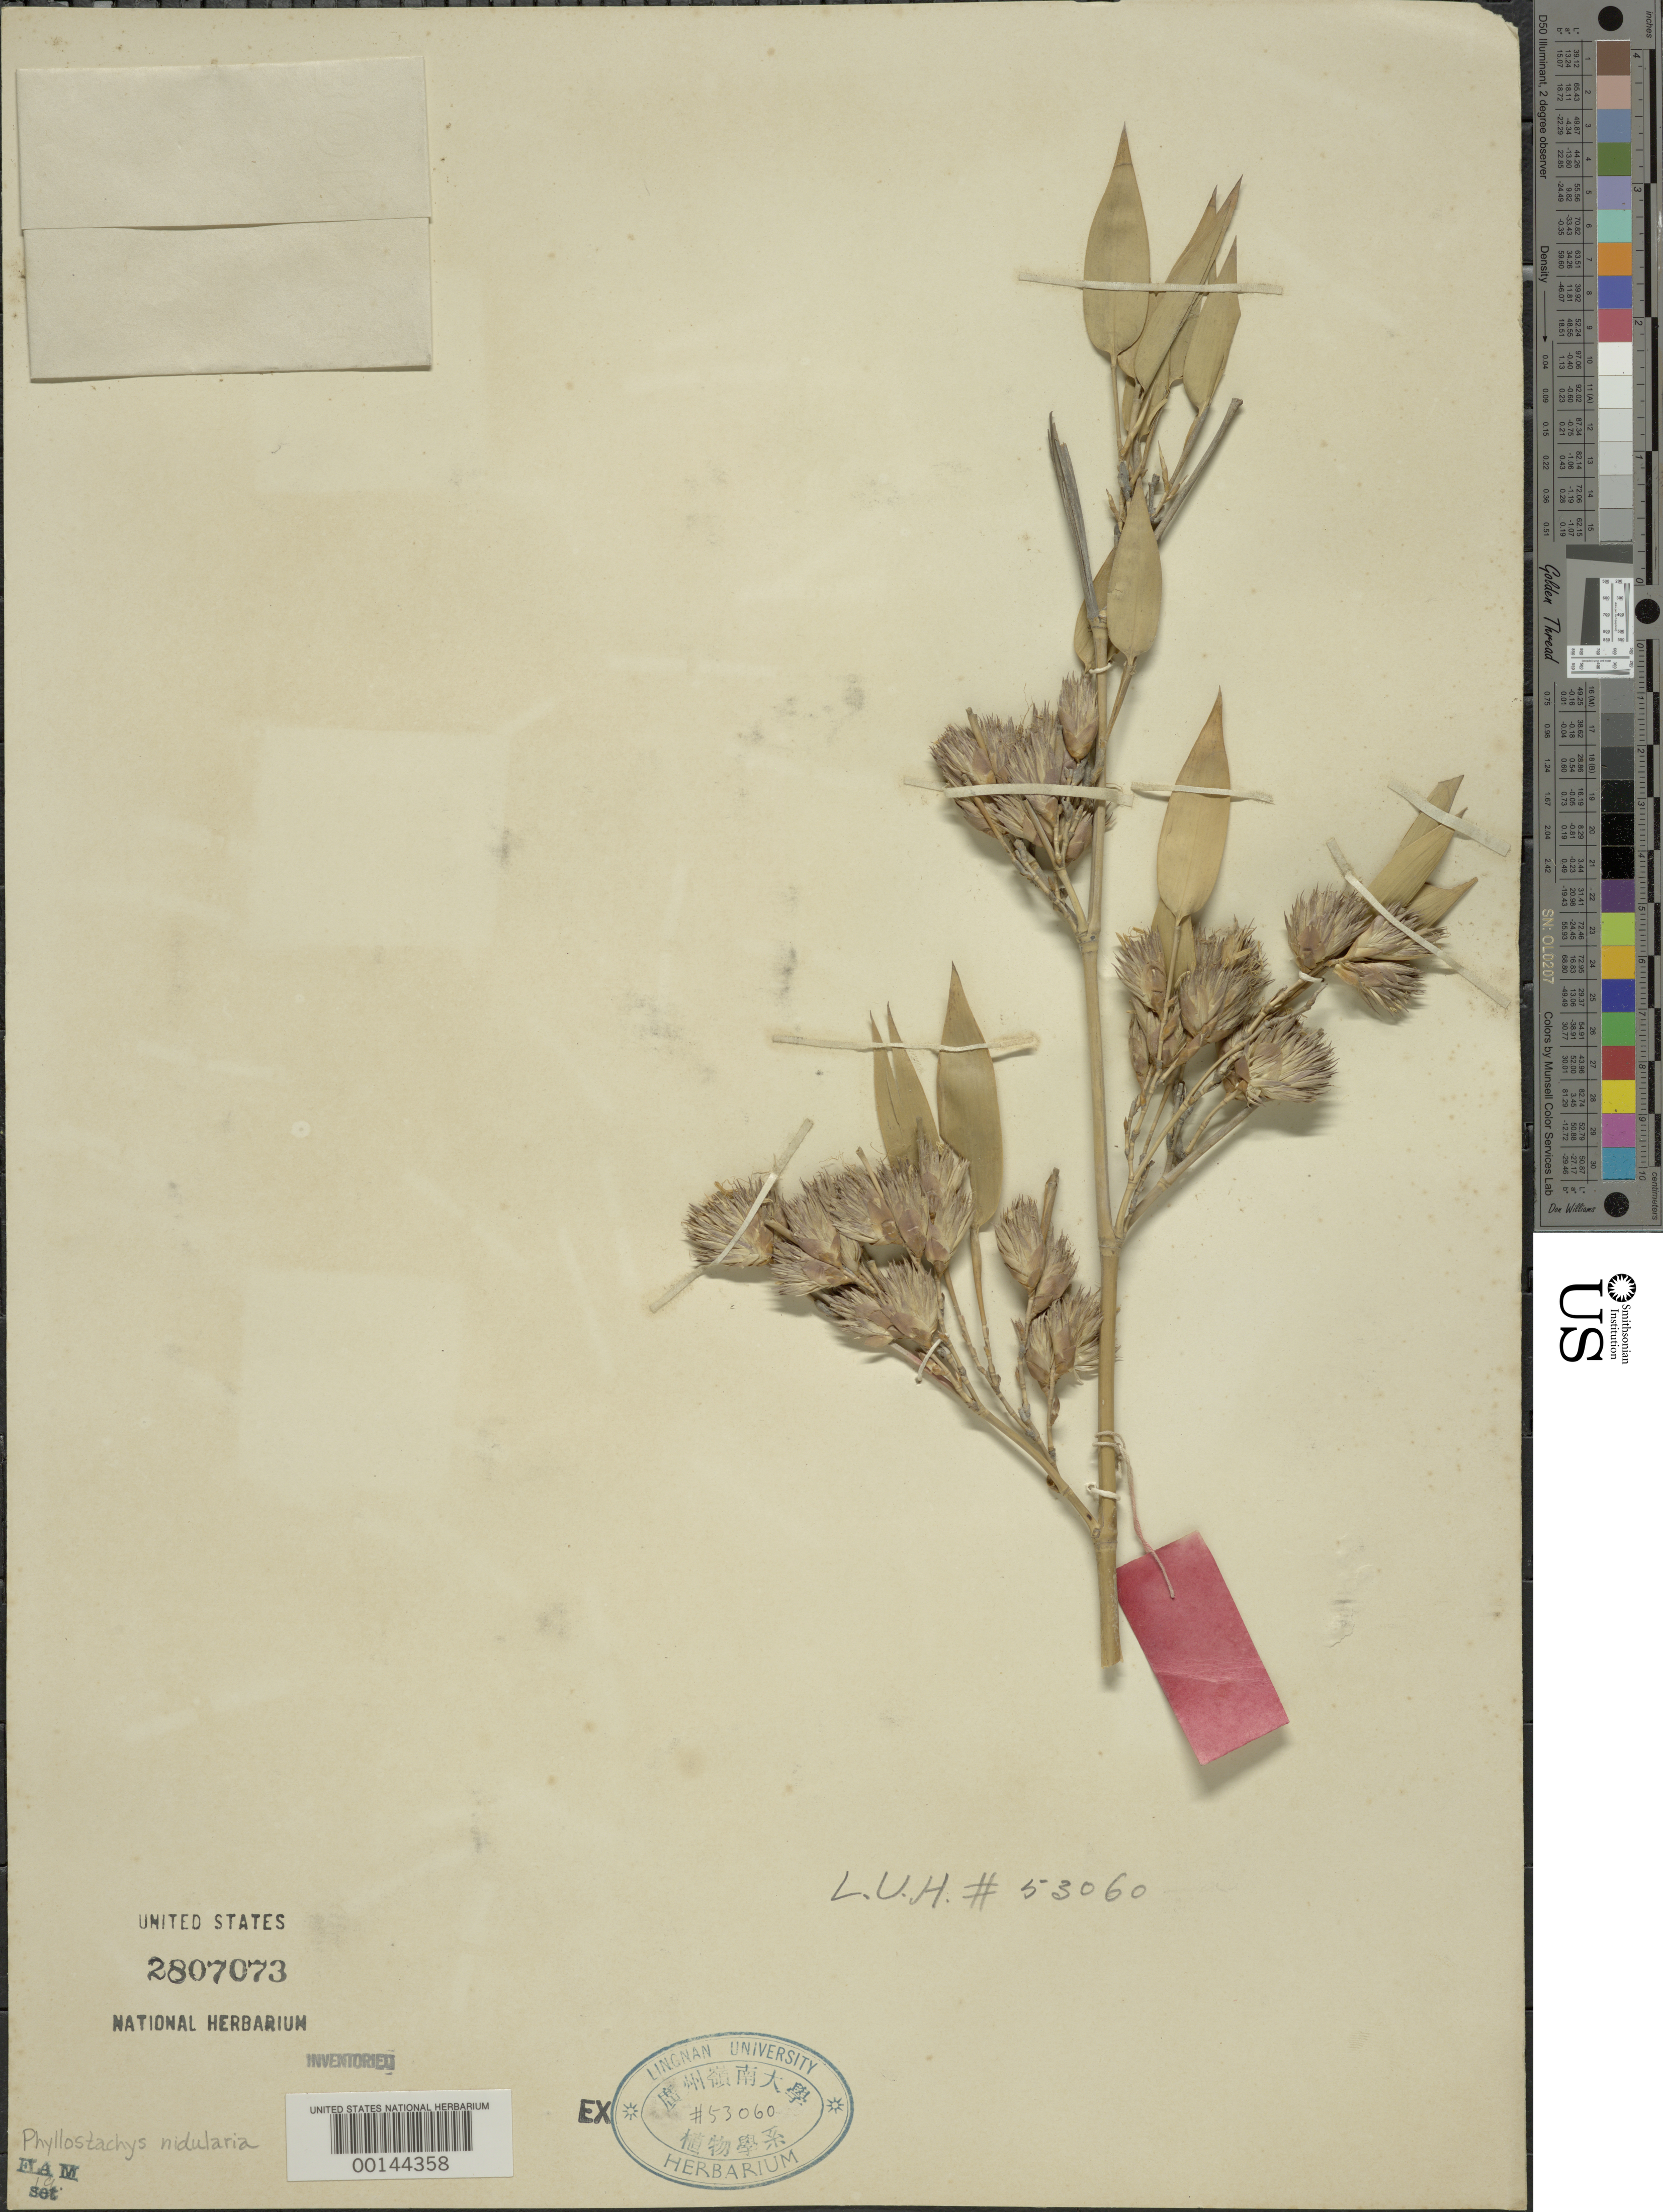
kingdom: Plantae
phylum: Tracheophyta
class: Liliopsida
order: Poales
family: Poaceae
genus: Phyllostachys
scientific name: Phyllostachys nidularia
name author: Munro ex Fenzi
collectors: J. Rose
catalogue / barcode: US 2807073